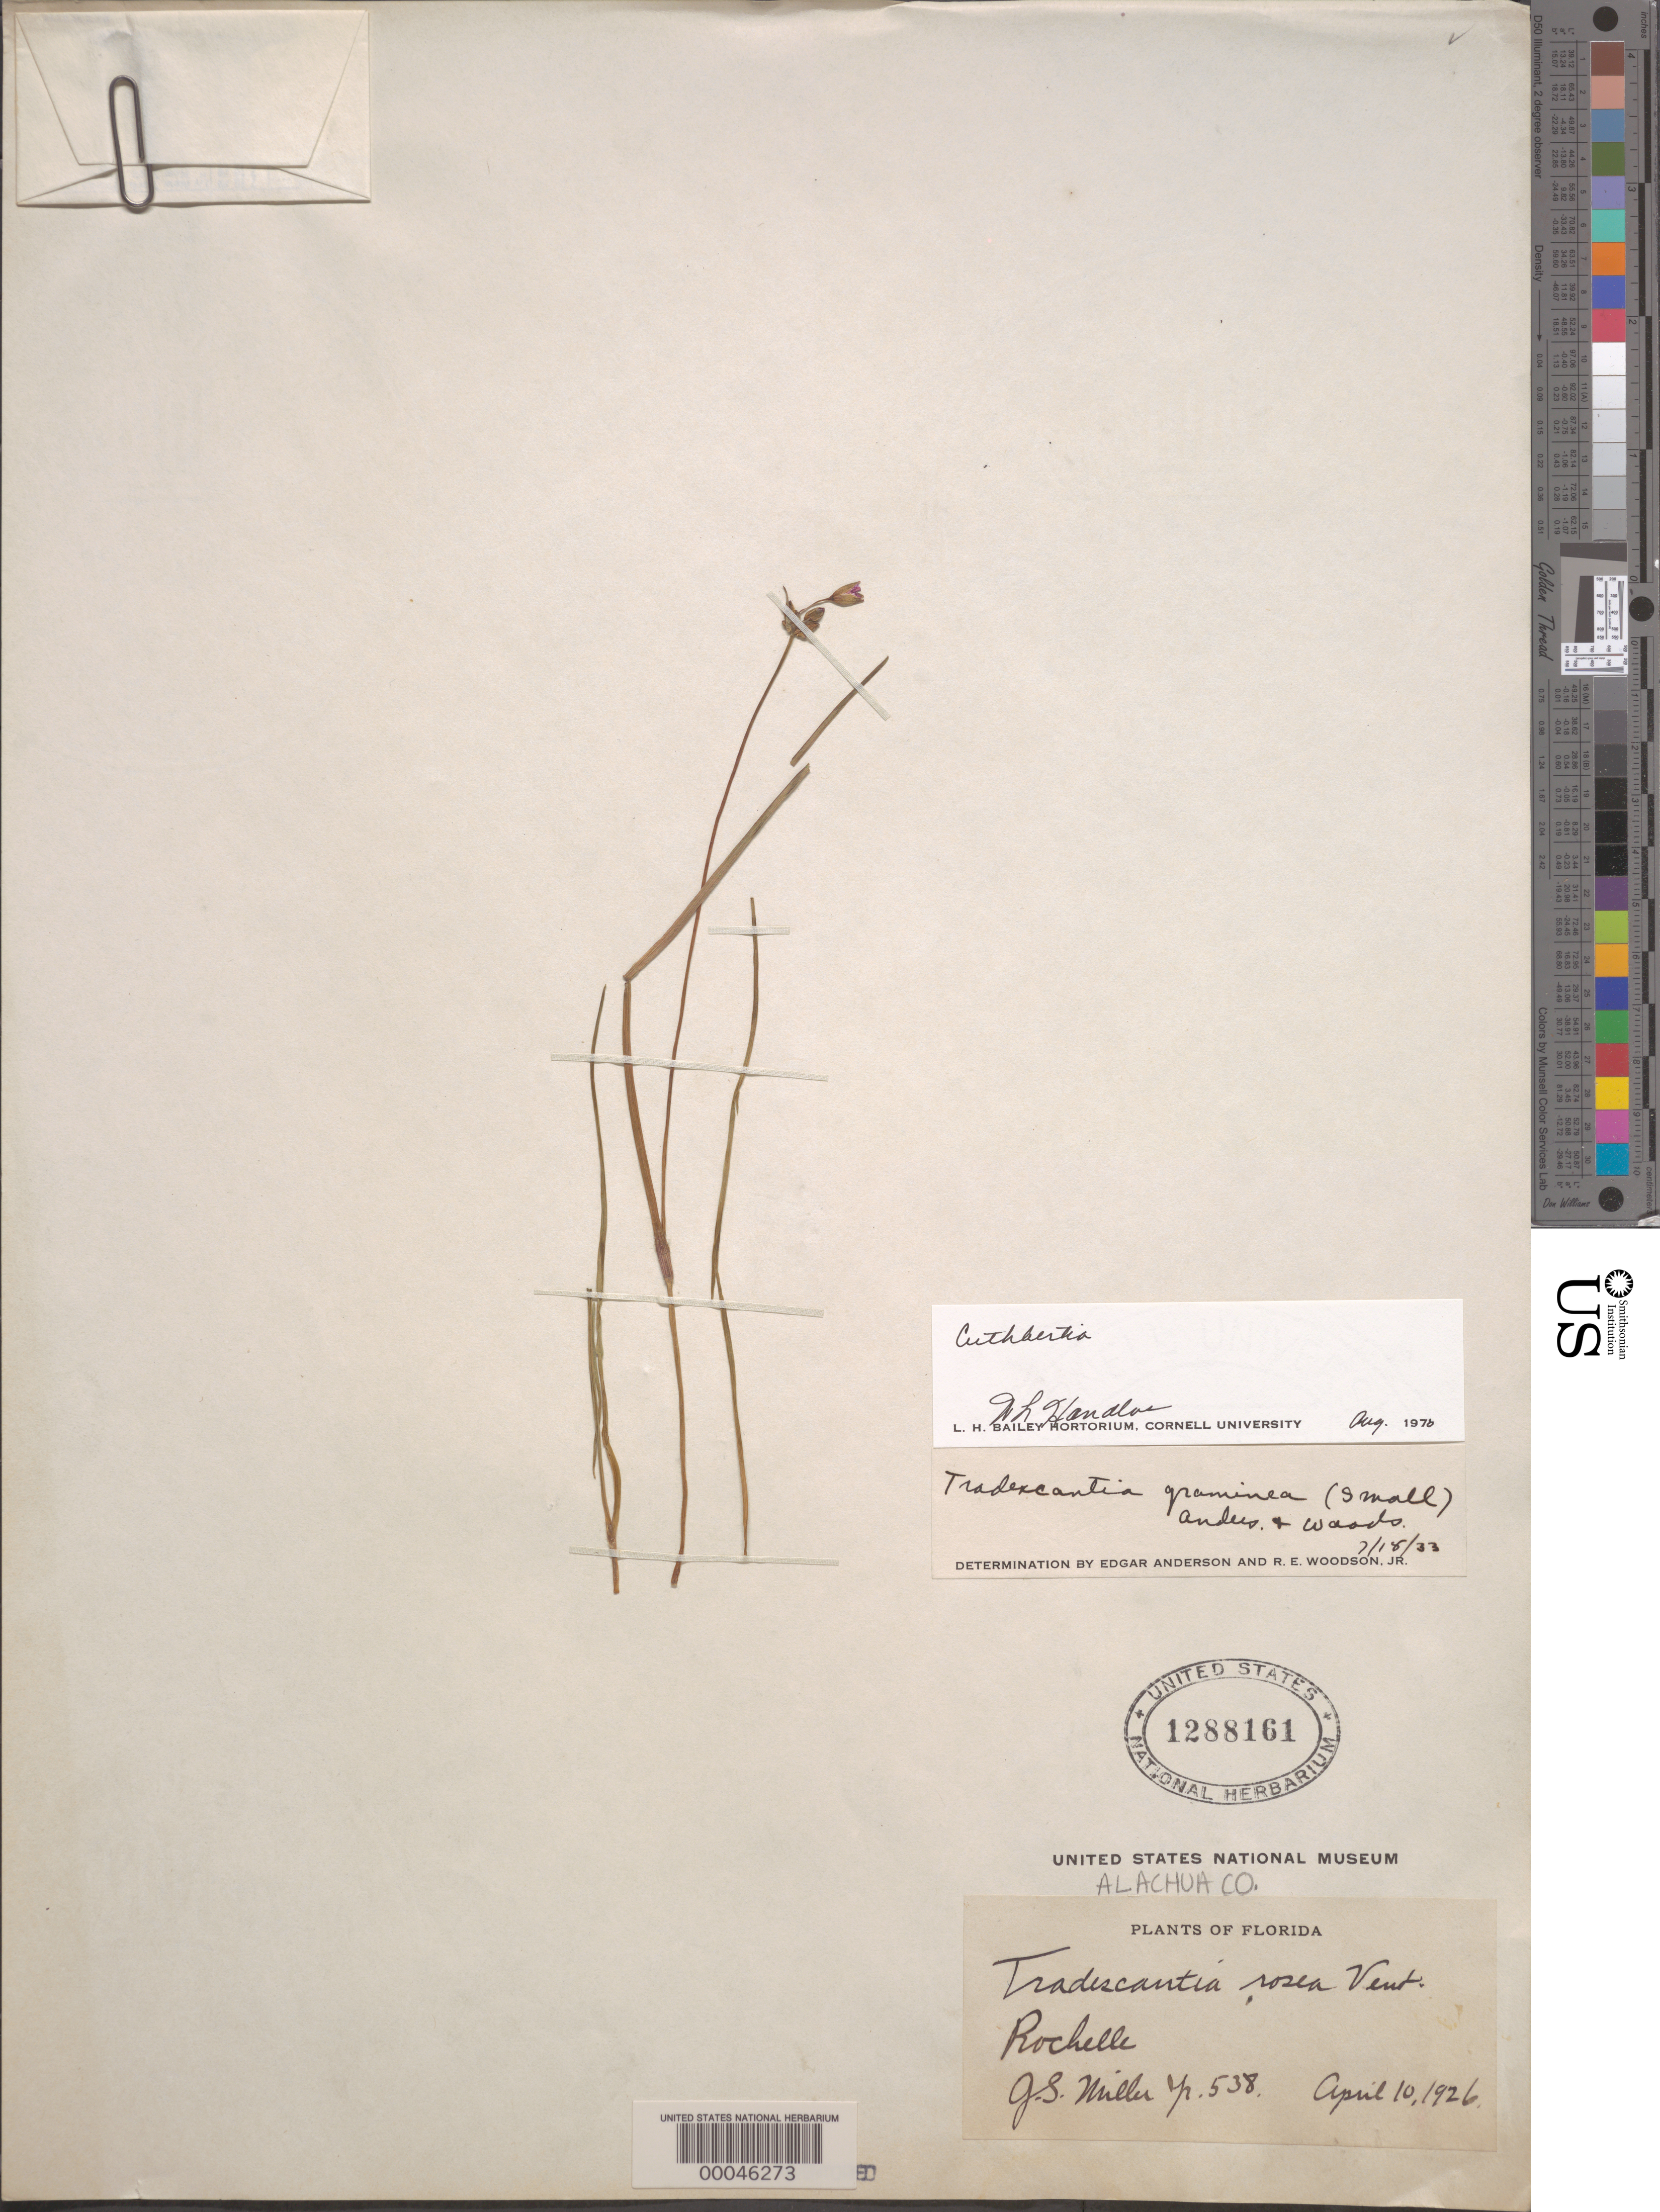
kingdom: Plantae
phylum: Tracheophyta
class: Liliopsida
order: Commelinales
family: Commelinaceae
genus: Cuthbertia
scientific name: Cuthbertia graminea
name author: Small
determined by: Strong, Mark T., (BOT), Smithsonian Institution - National Museum of Natural History (UNITED STATES)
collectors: G. S. Miller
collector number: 538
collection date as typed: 10 Apr 1926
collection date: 1926-04-10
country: United States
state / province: Florida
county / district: Alachua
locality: Rochelle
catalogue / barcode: US 1288161